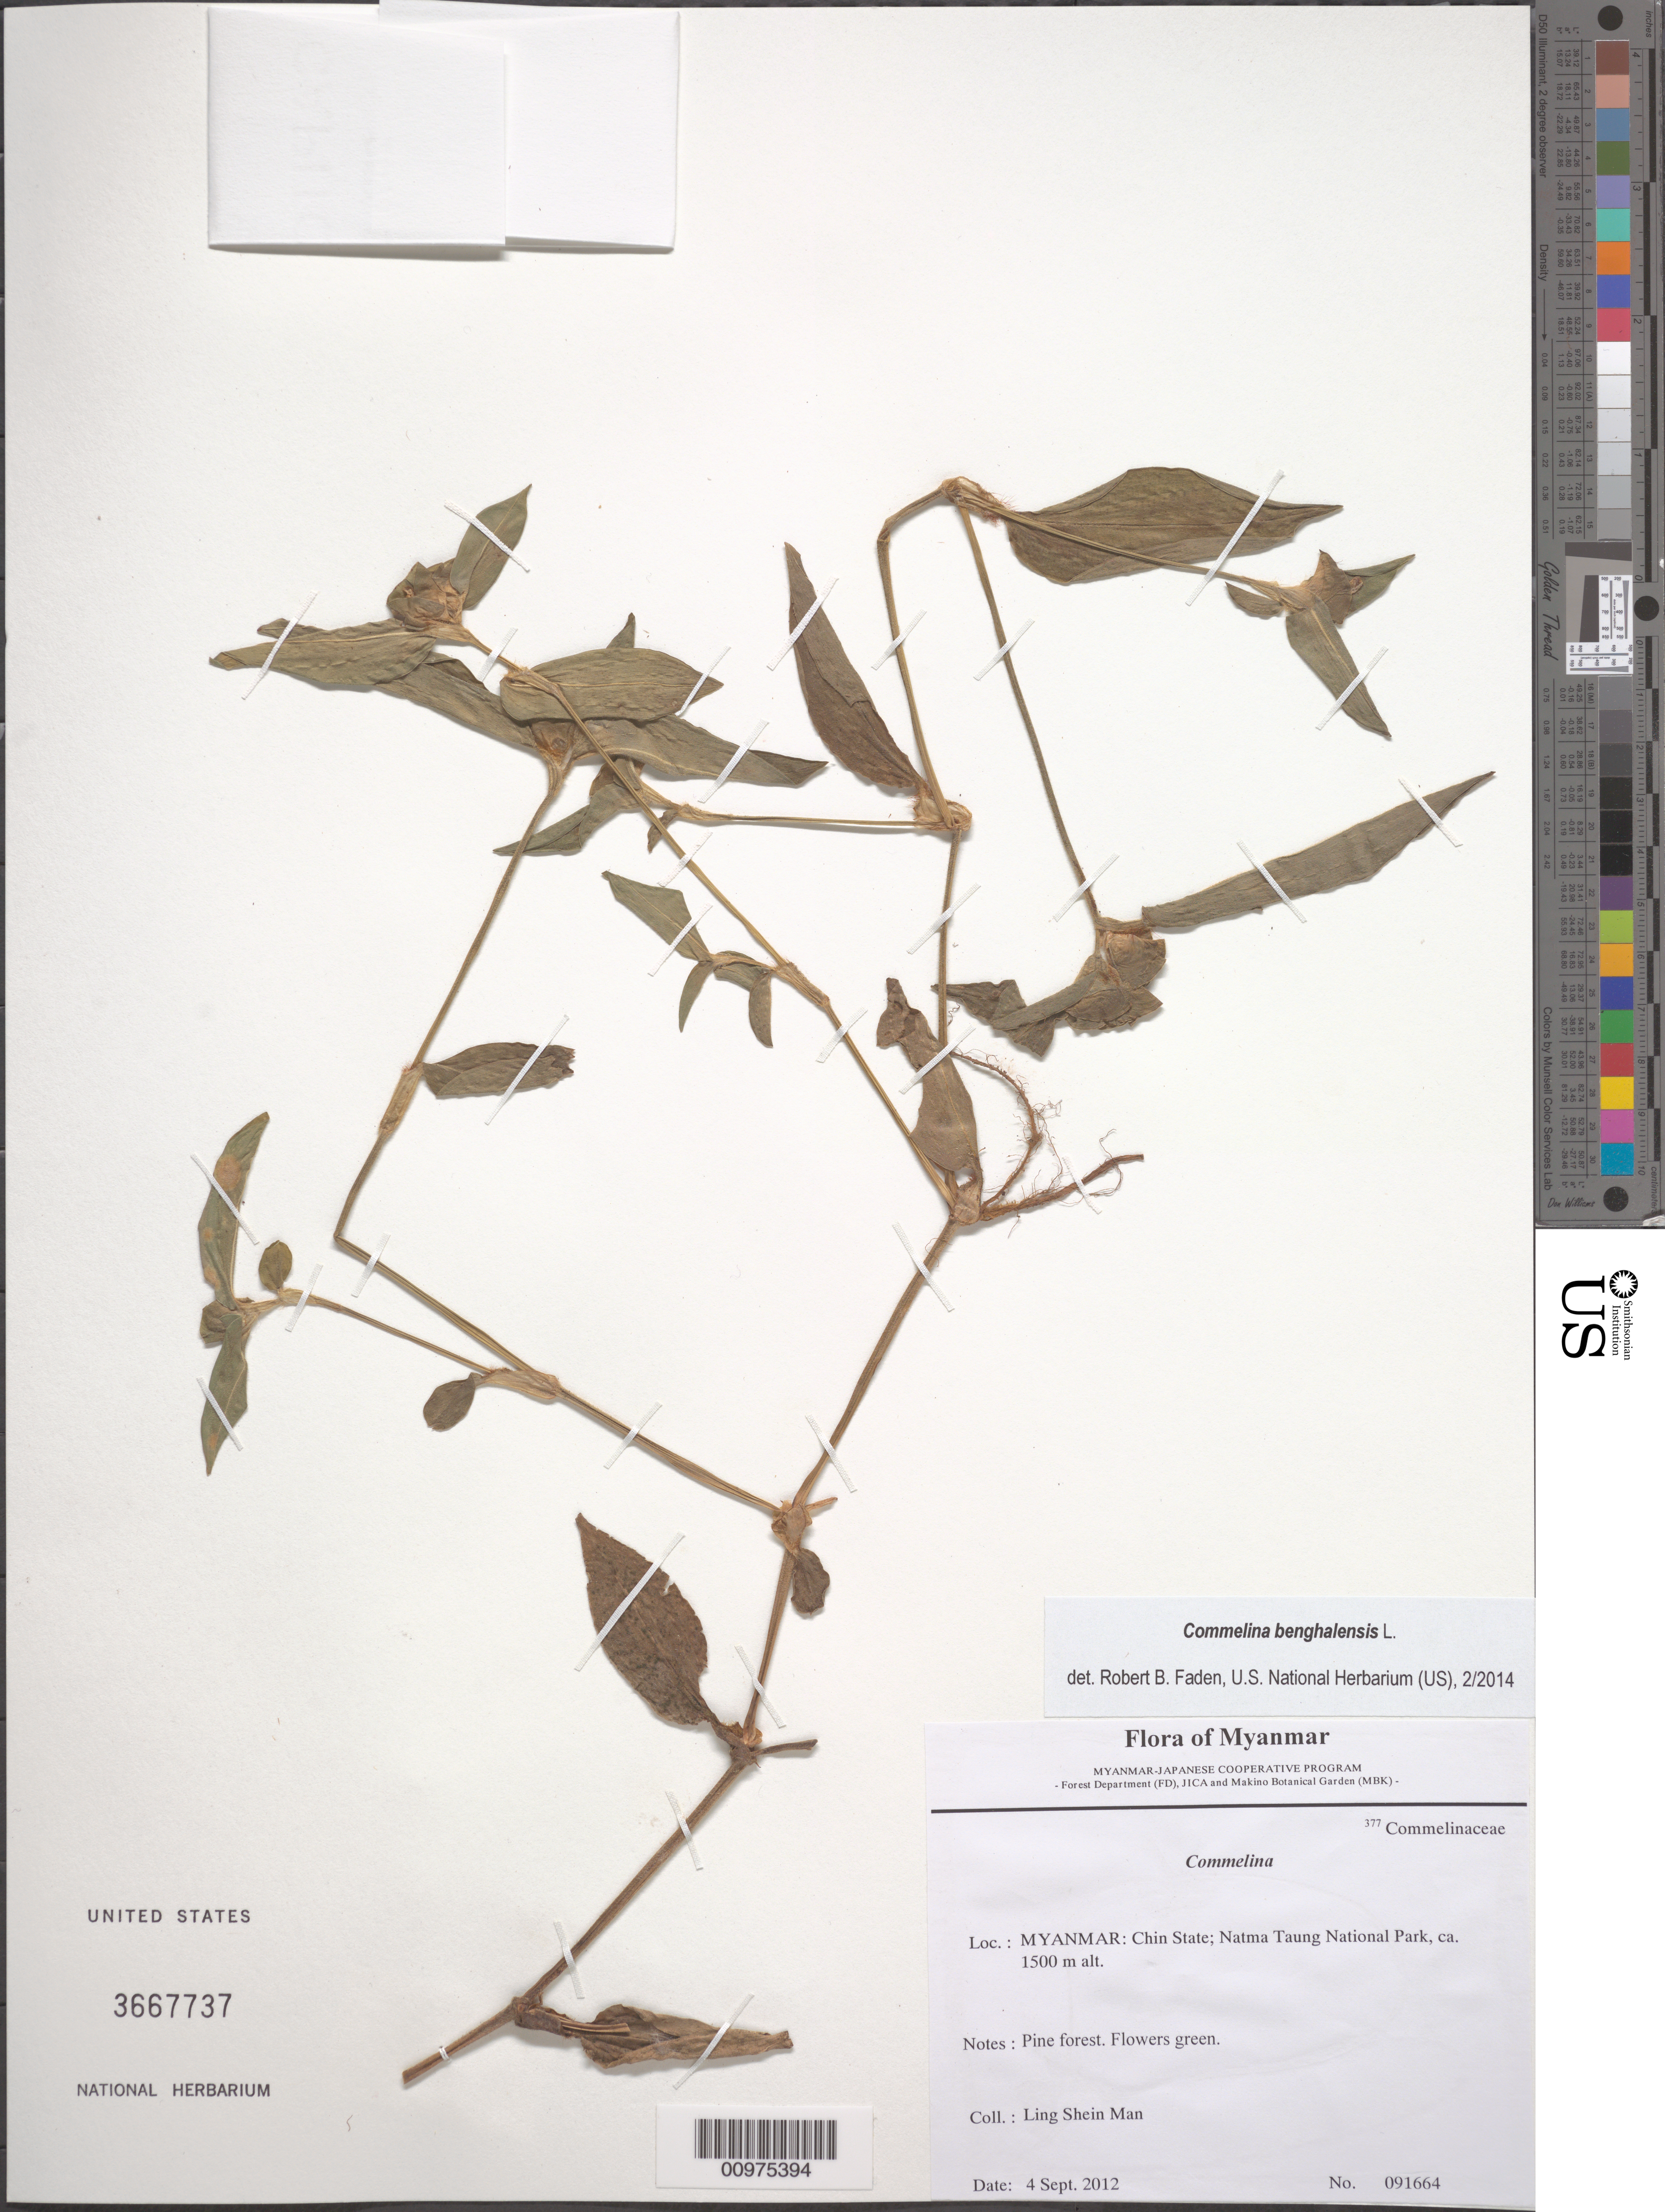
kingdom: Plantae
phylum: Tracheophyta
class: Liliopsida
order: Commelinales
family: Commelinaceae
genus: Commelina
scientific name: Commelina benghalensis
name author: L.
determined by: Faden, Robert B., (US), Smithsonian Institution - National Museum of Natural History (UNITED STATES)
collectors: Ling Shein Man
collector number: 091664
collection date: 2012-09-04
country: Myanmar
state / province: Chin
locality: Natmsa Taung National Park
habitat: Pine forest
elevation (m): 1500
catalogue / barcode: US 3667737